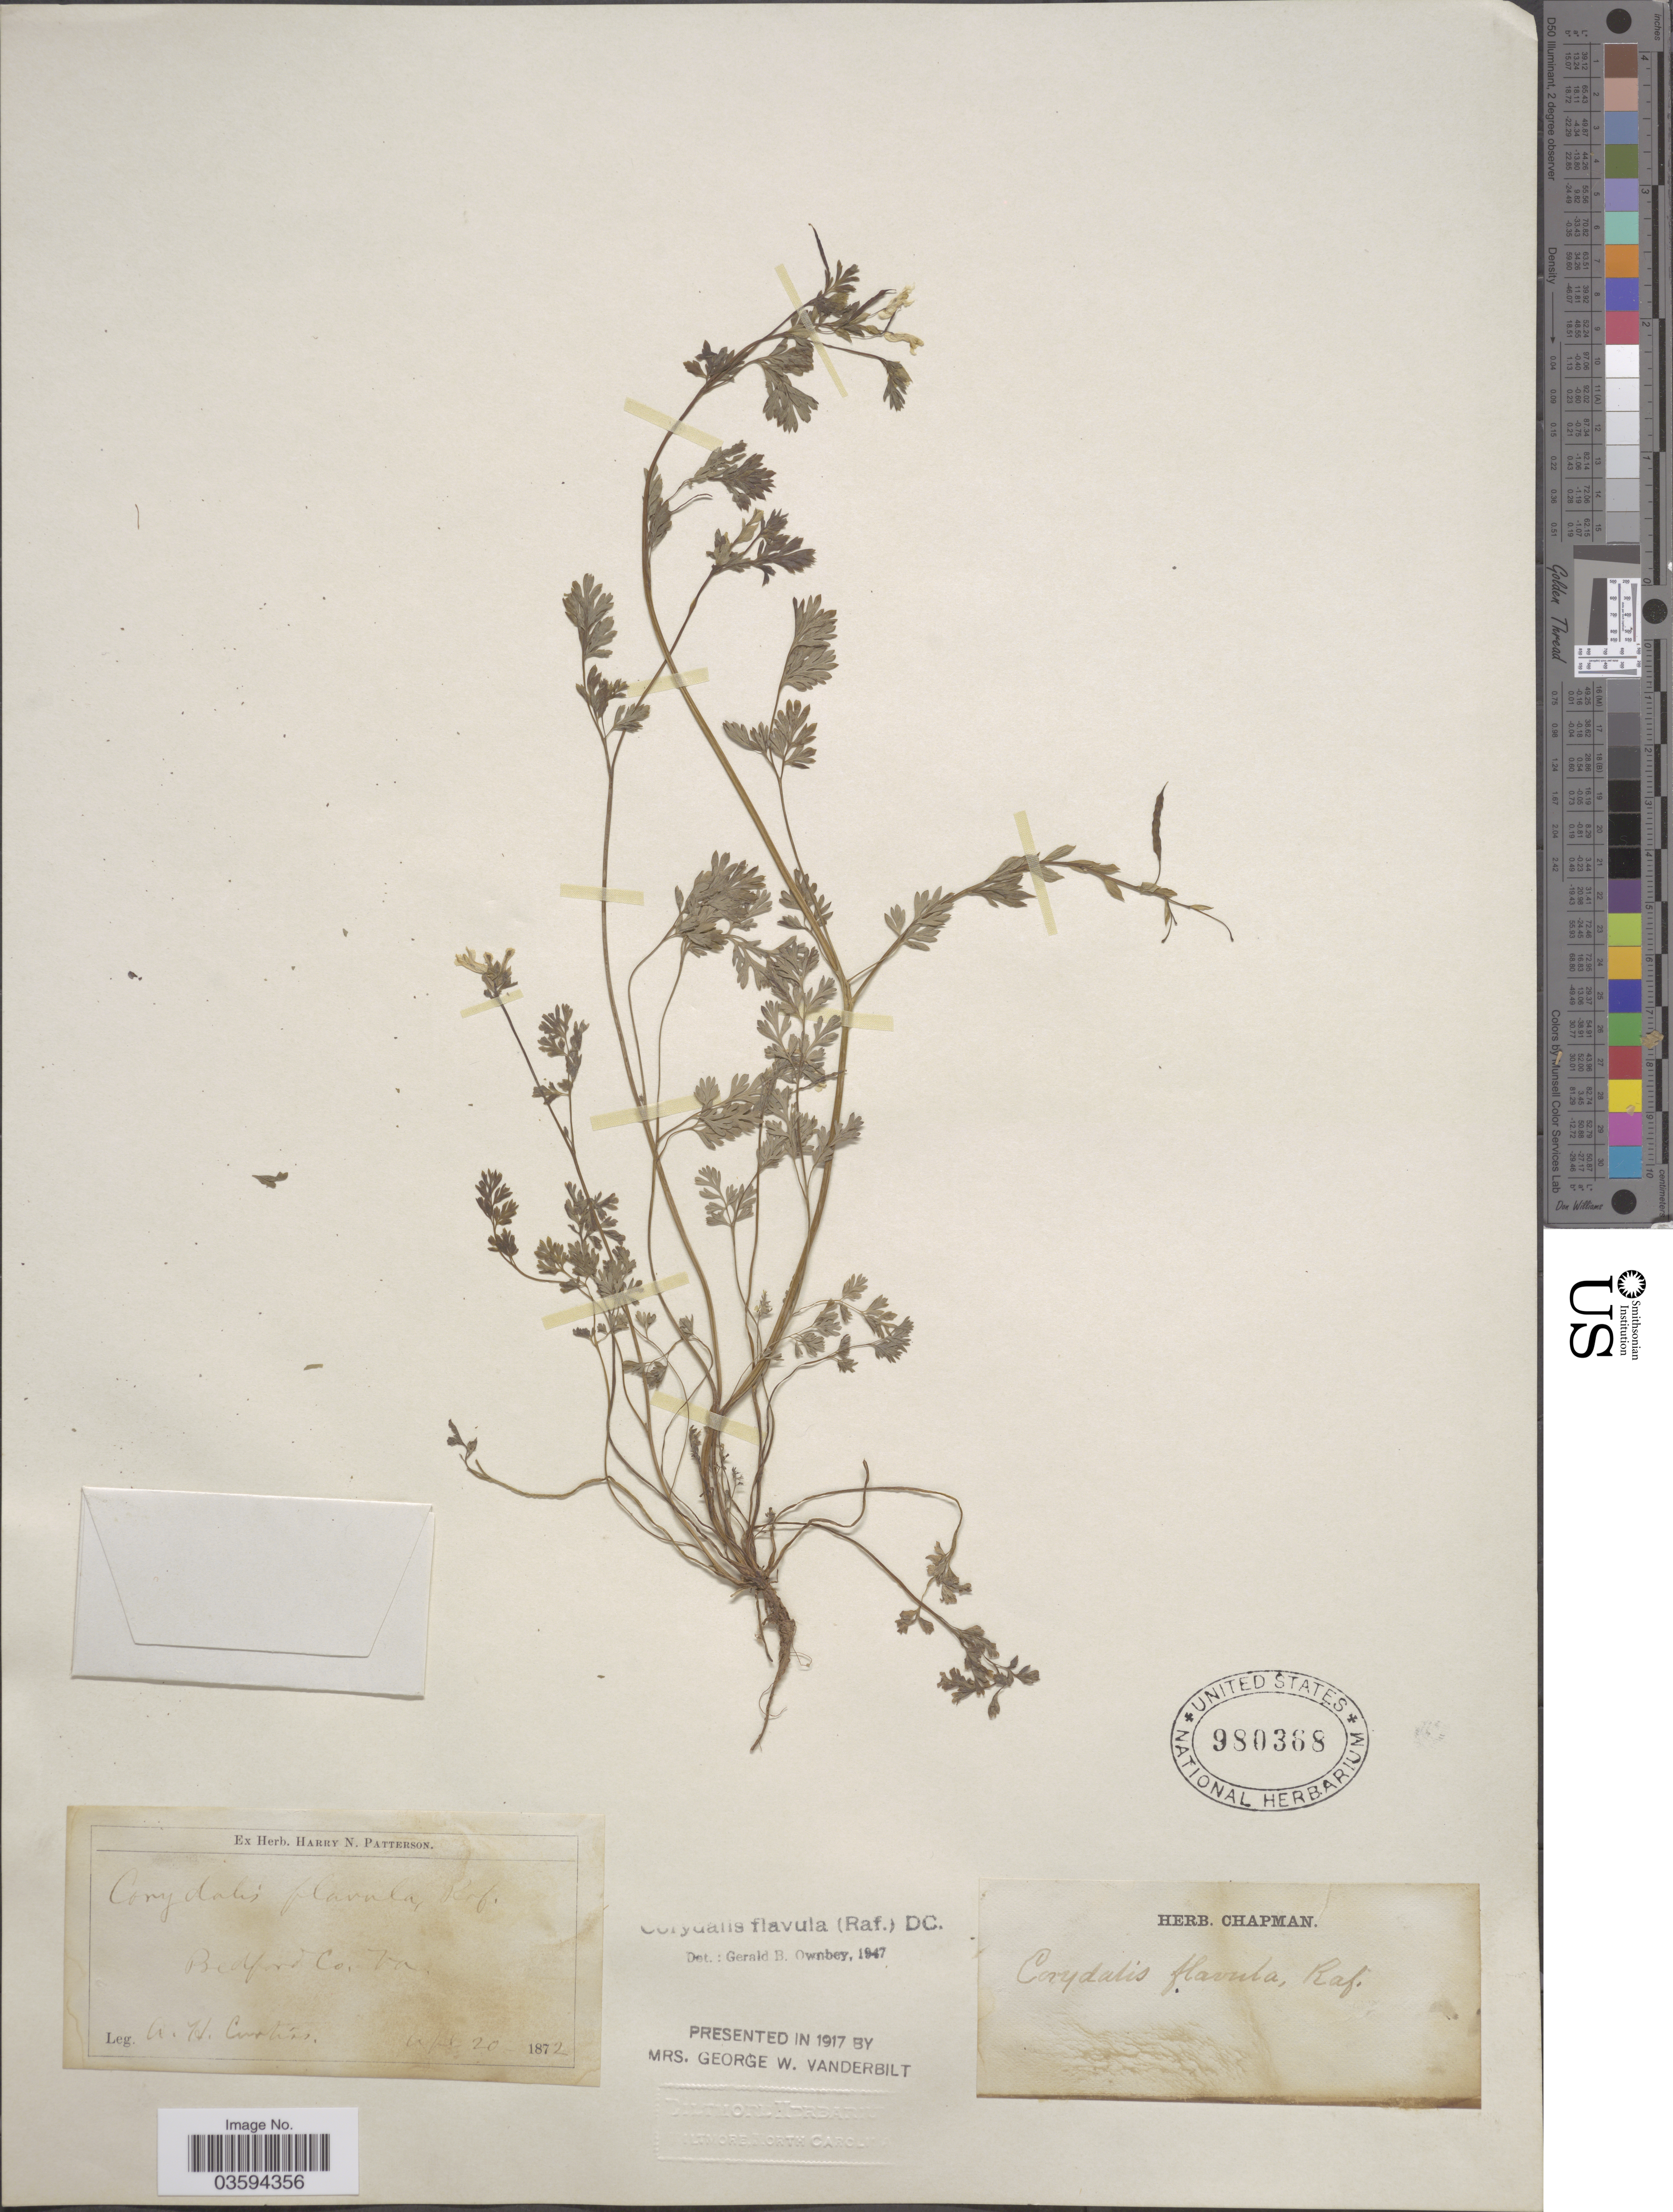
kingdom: Plantae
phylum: Tracheophyta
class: Magnoliopsida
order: Ranunculales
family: Papaveraceae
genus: Corydalis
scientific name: Corydalis flavula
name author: (Raf.) DC.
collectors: A. H. Curtiss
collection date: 1872-04-20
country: United States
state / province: Virginia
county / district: Bedford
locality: Bedford Co.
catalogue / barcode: US 980368